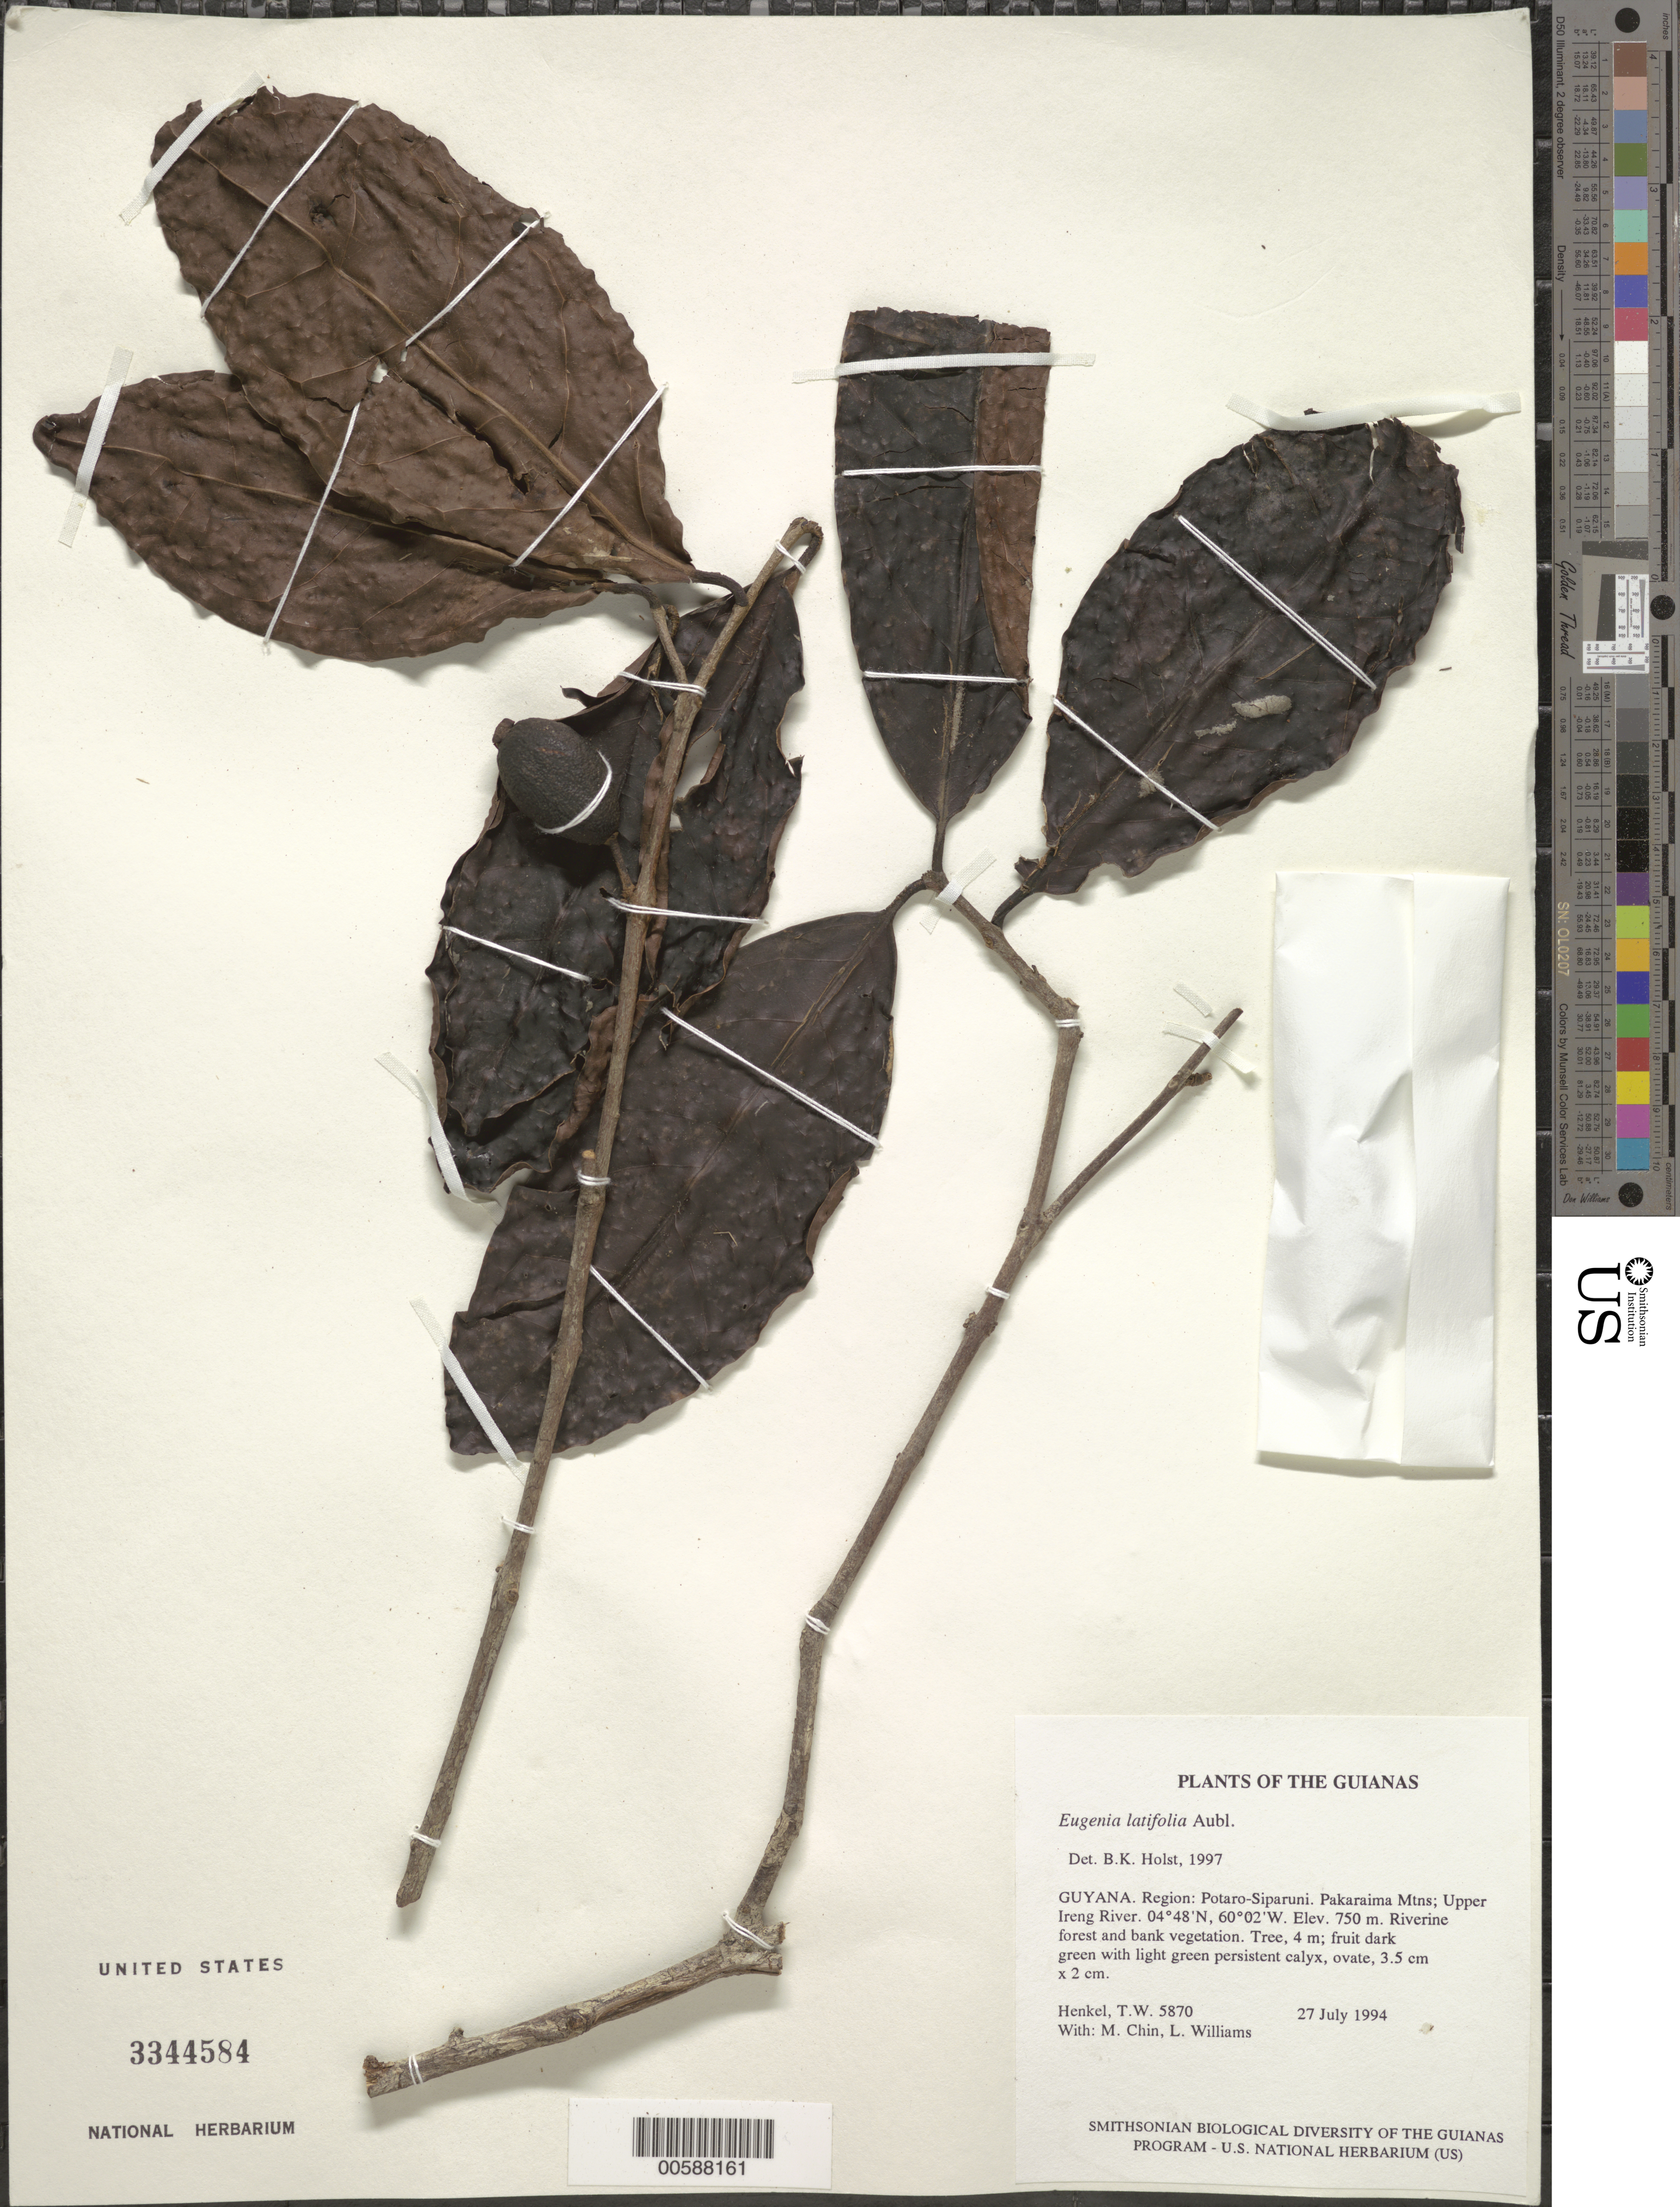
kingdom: Plantae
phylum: Tracheophyta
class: Magnoliopsida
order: Myrtales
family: Myrtaceae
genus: Eugenia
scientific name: Eugenia latifolia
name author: Aubl.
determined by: Holst, Bruce K.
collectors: T. Henkel, M. Chin & L. Williams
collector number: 5870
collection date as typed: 27 July 1994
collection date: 1994-07-27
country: Guyana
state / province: Potaro-Siparuni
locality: Pakaraima Mtns; Upper Ireng River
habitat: Riverine forest and bank vegetation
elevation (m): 750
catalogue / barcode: US 3344584